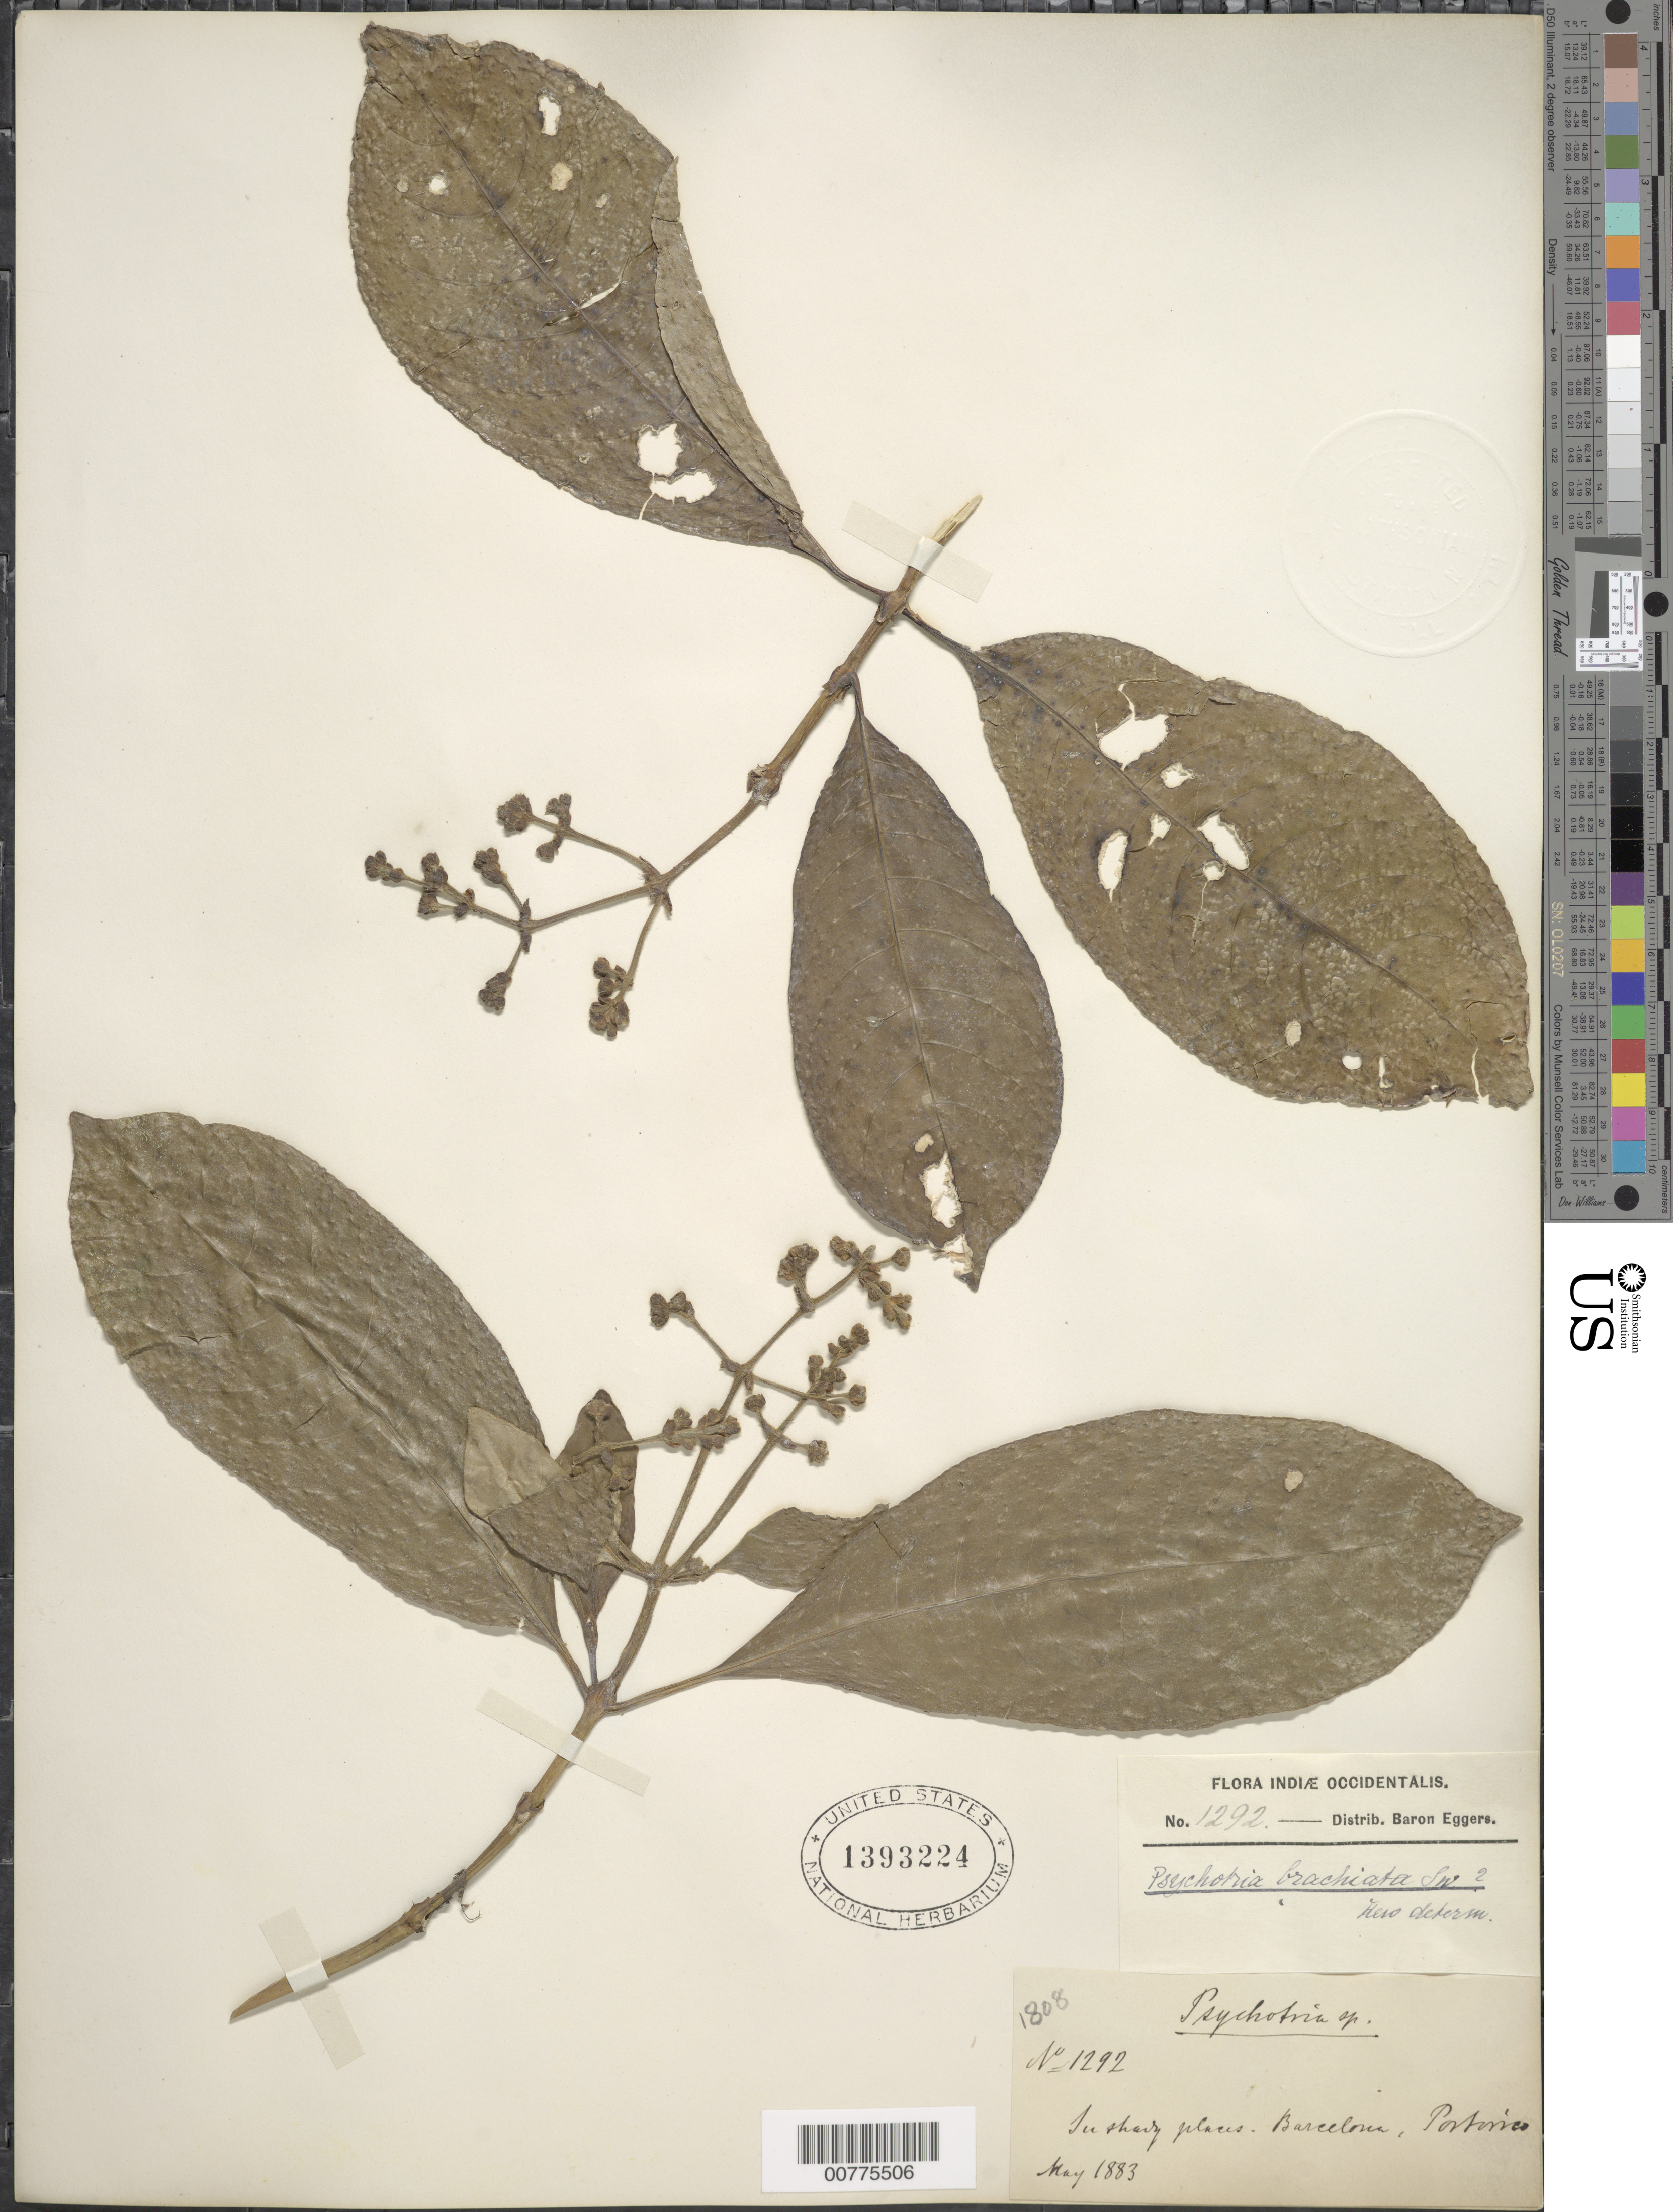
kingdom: Plantae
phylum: Tracheophyta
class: Magnoliopsida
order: Gentianales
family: Rubiaceae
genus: Psychotria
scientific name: Psychotria brachiata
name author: Sw.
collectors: H. F. A. von Eggers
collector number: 1292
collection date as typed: May 1883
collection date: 1883-05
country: Puerto Rico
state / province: Barceloneta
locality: In shady places, Barceloneta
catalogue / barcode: US 1393224